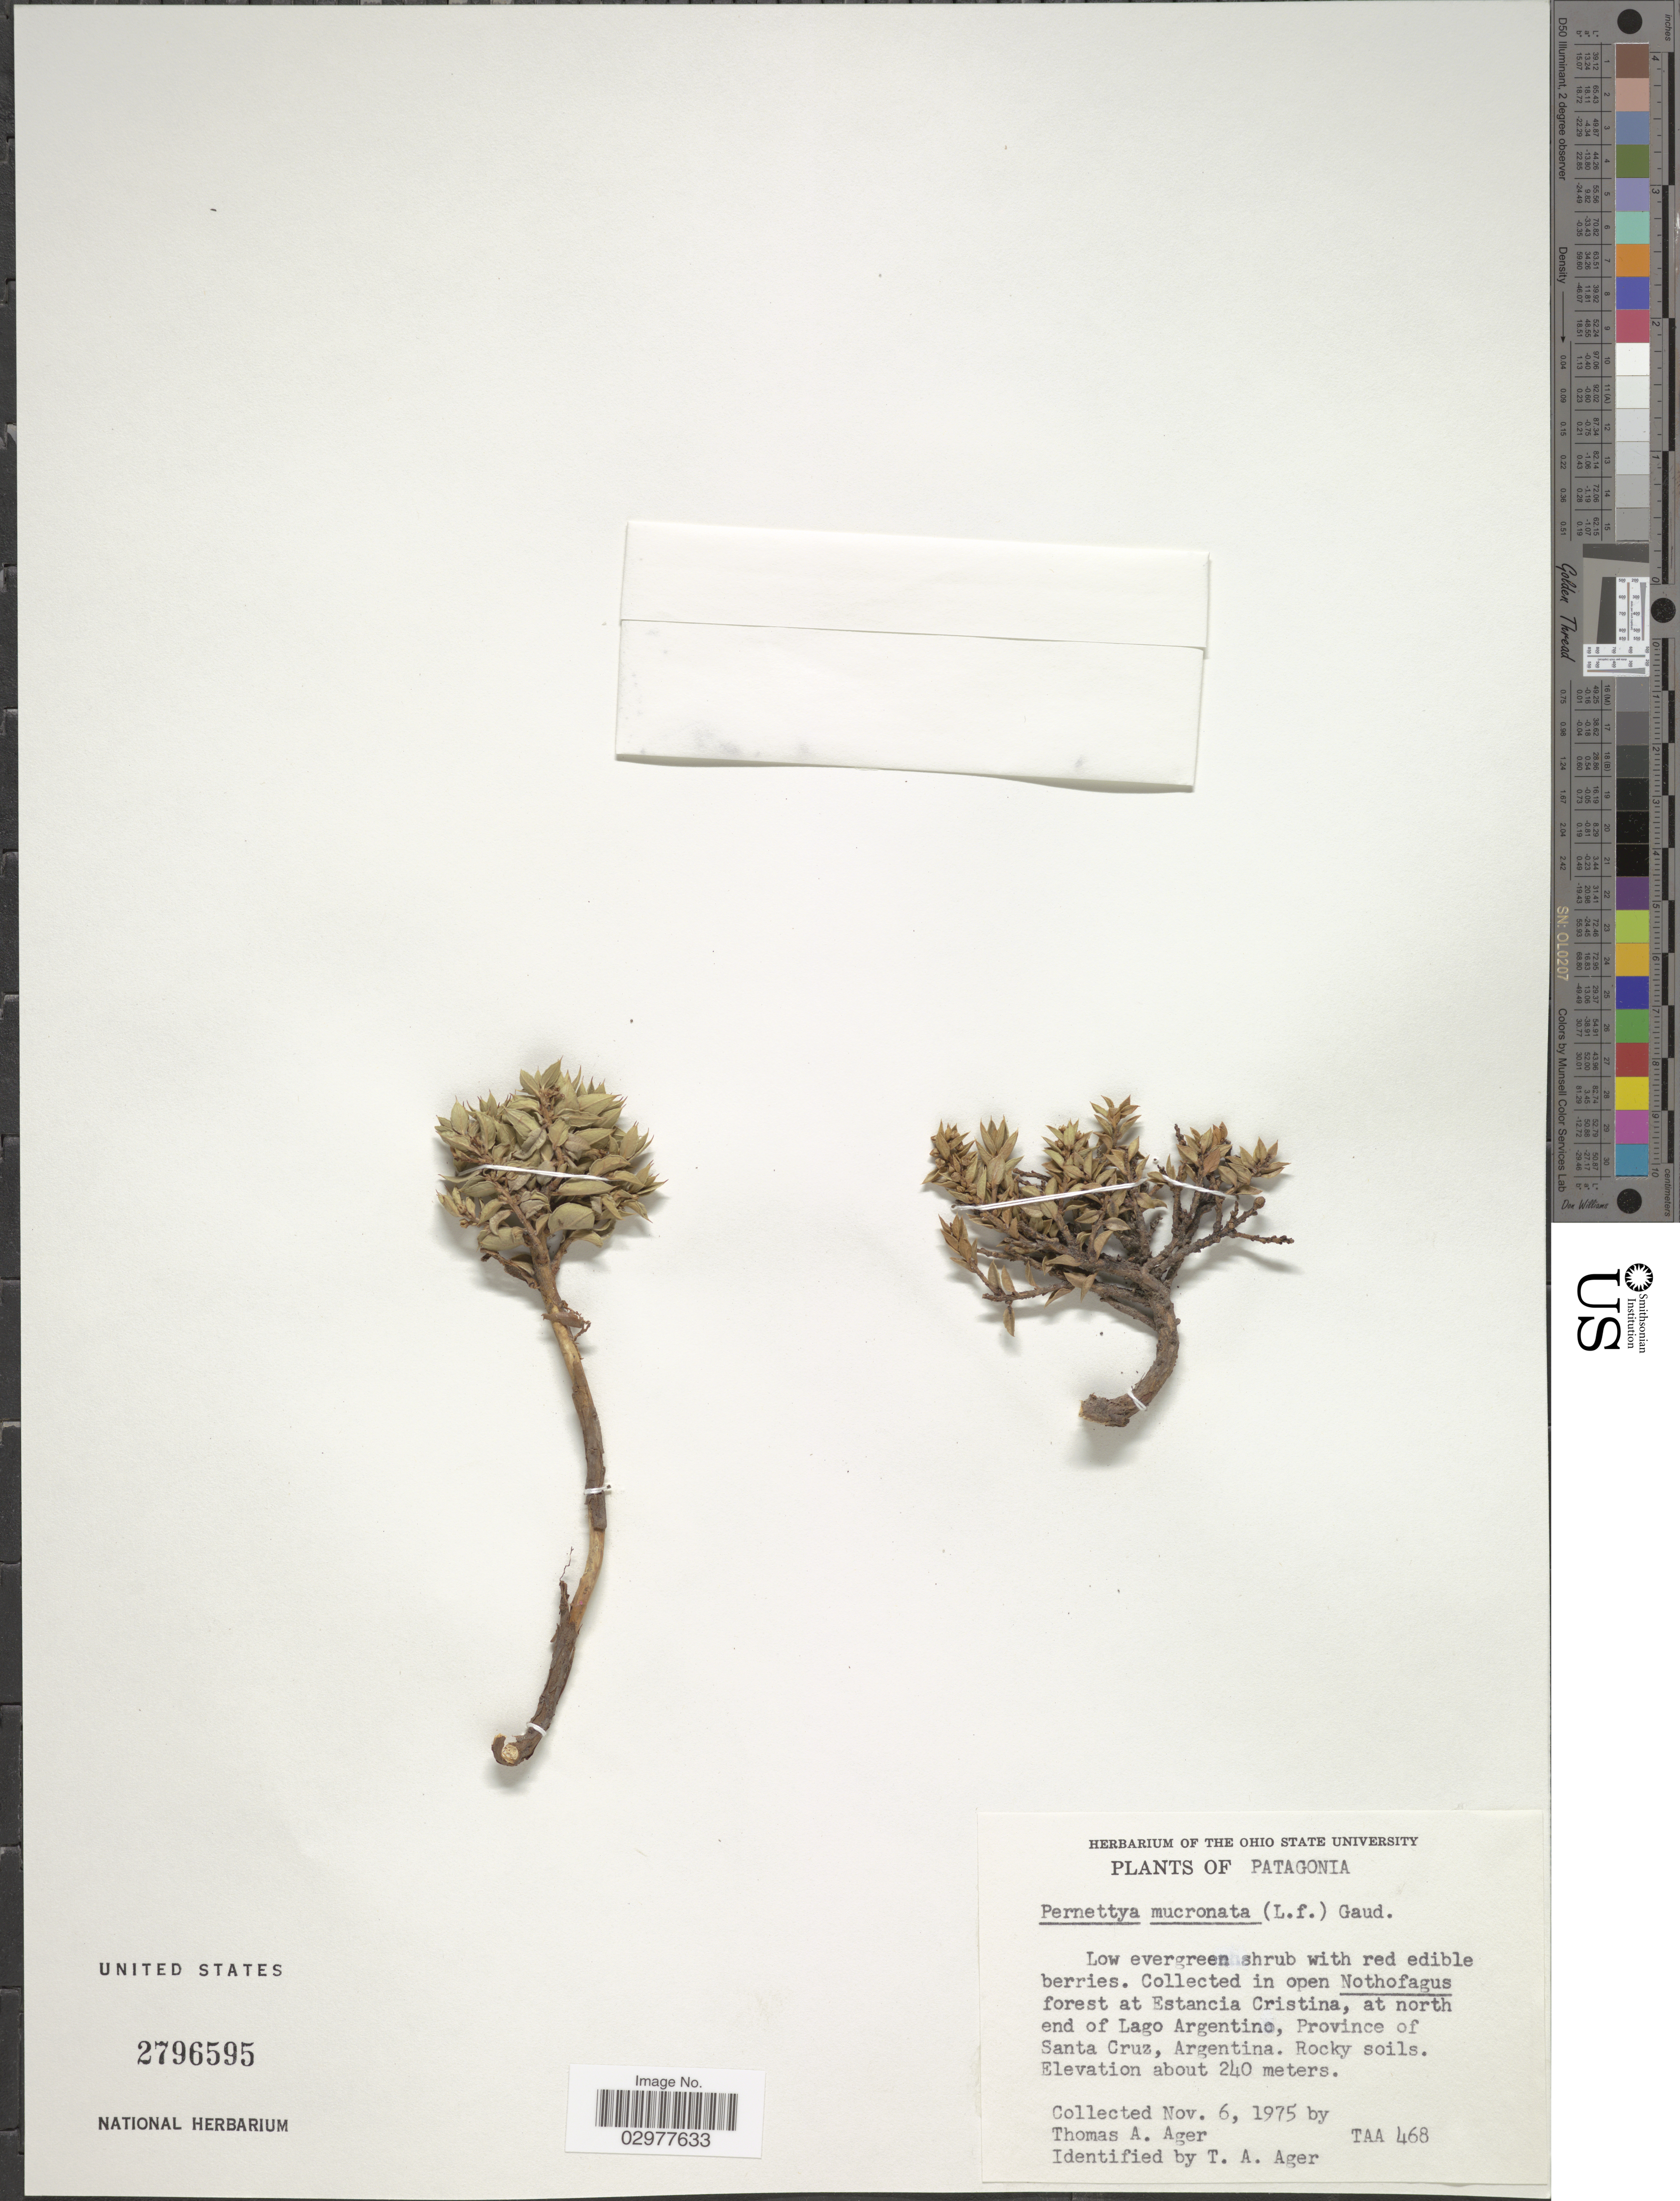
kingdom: Plantae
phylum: Tracheophyta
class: Magnoliopsida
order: Ericales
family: Ericaceae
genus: Pernettya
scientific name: Pernettya mucronata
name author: (L. f.) Gaudich. ex A. Spreng.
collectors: T. A. Ager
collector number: TAA468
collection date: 1975-11-06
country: Argentina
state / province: Santa Cruz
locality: Patagonia, Estancia Cristina, at north end of Lago Argentino.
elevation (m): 240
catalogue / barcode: US 2796595